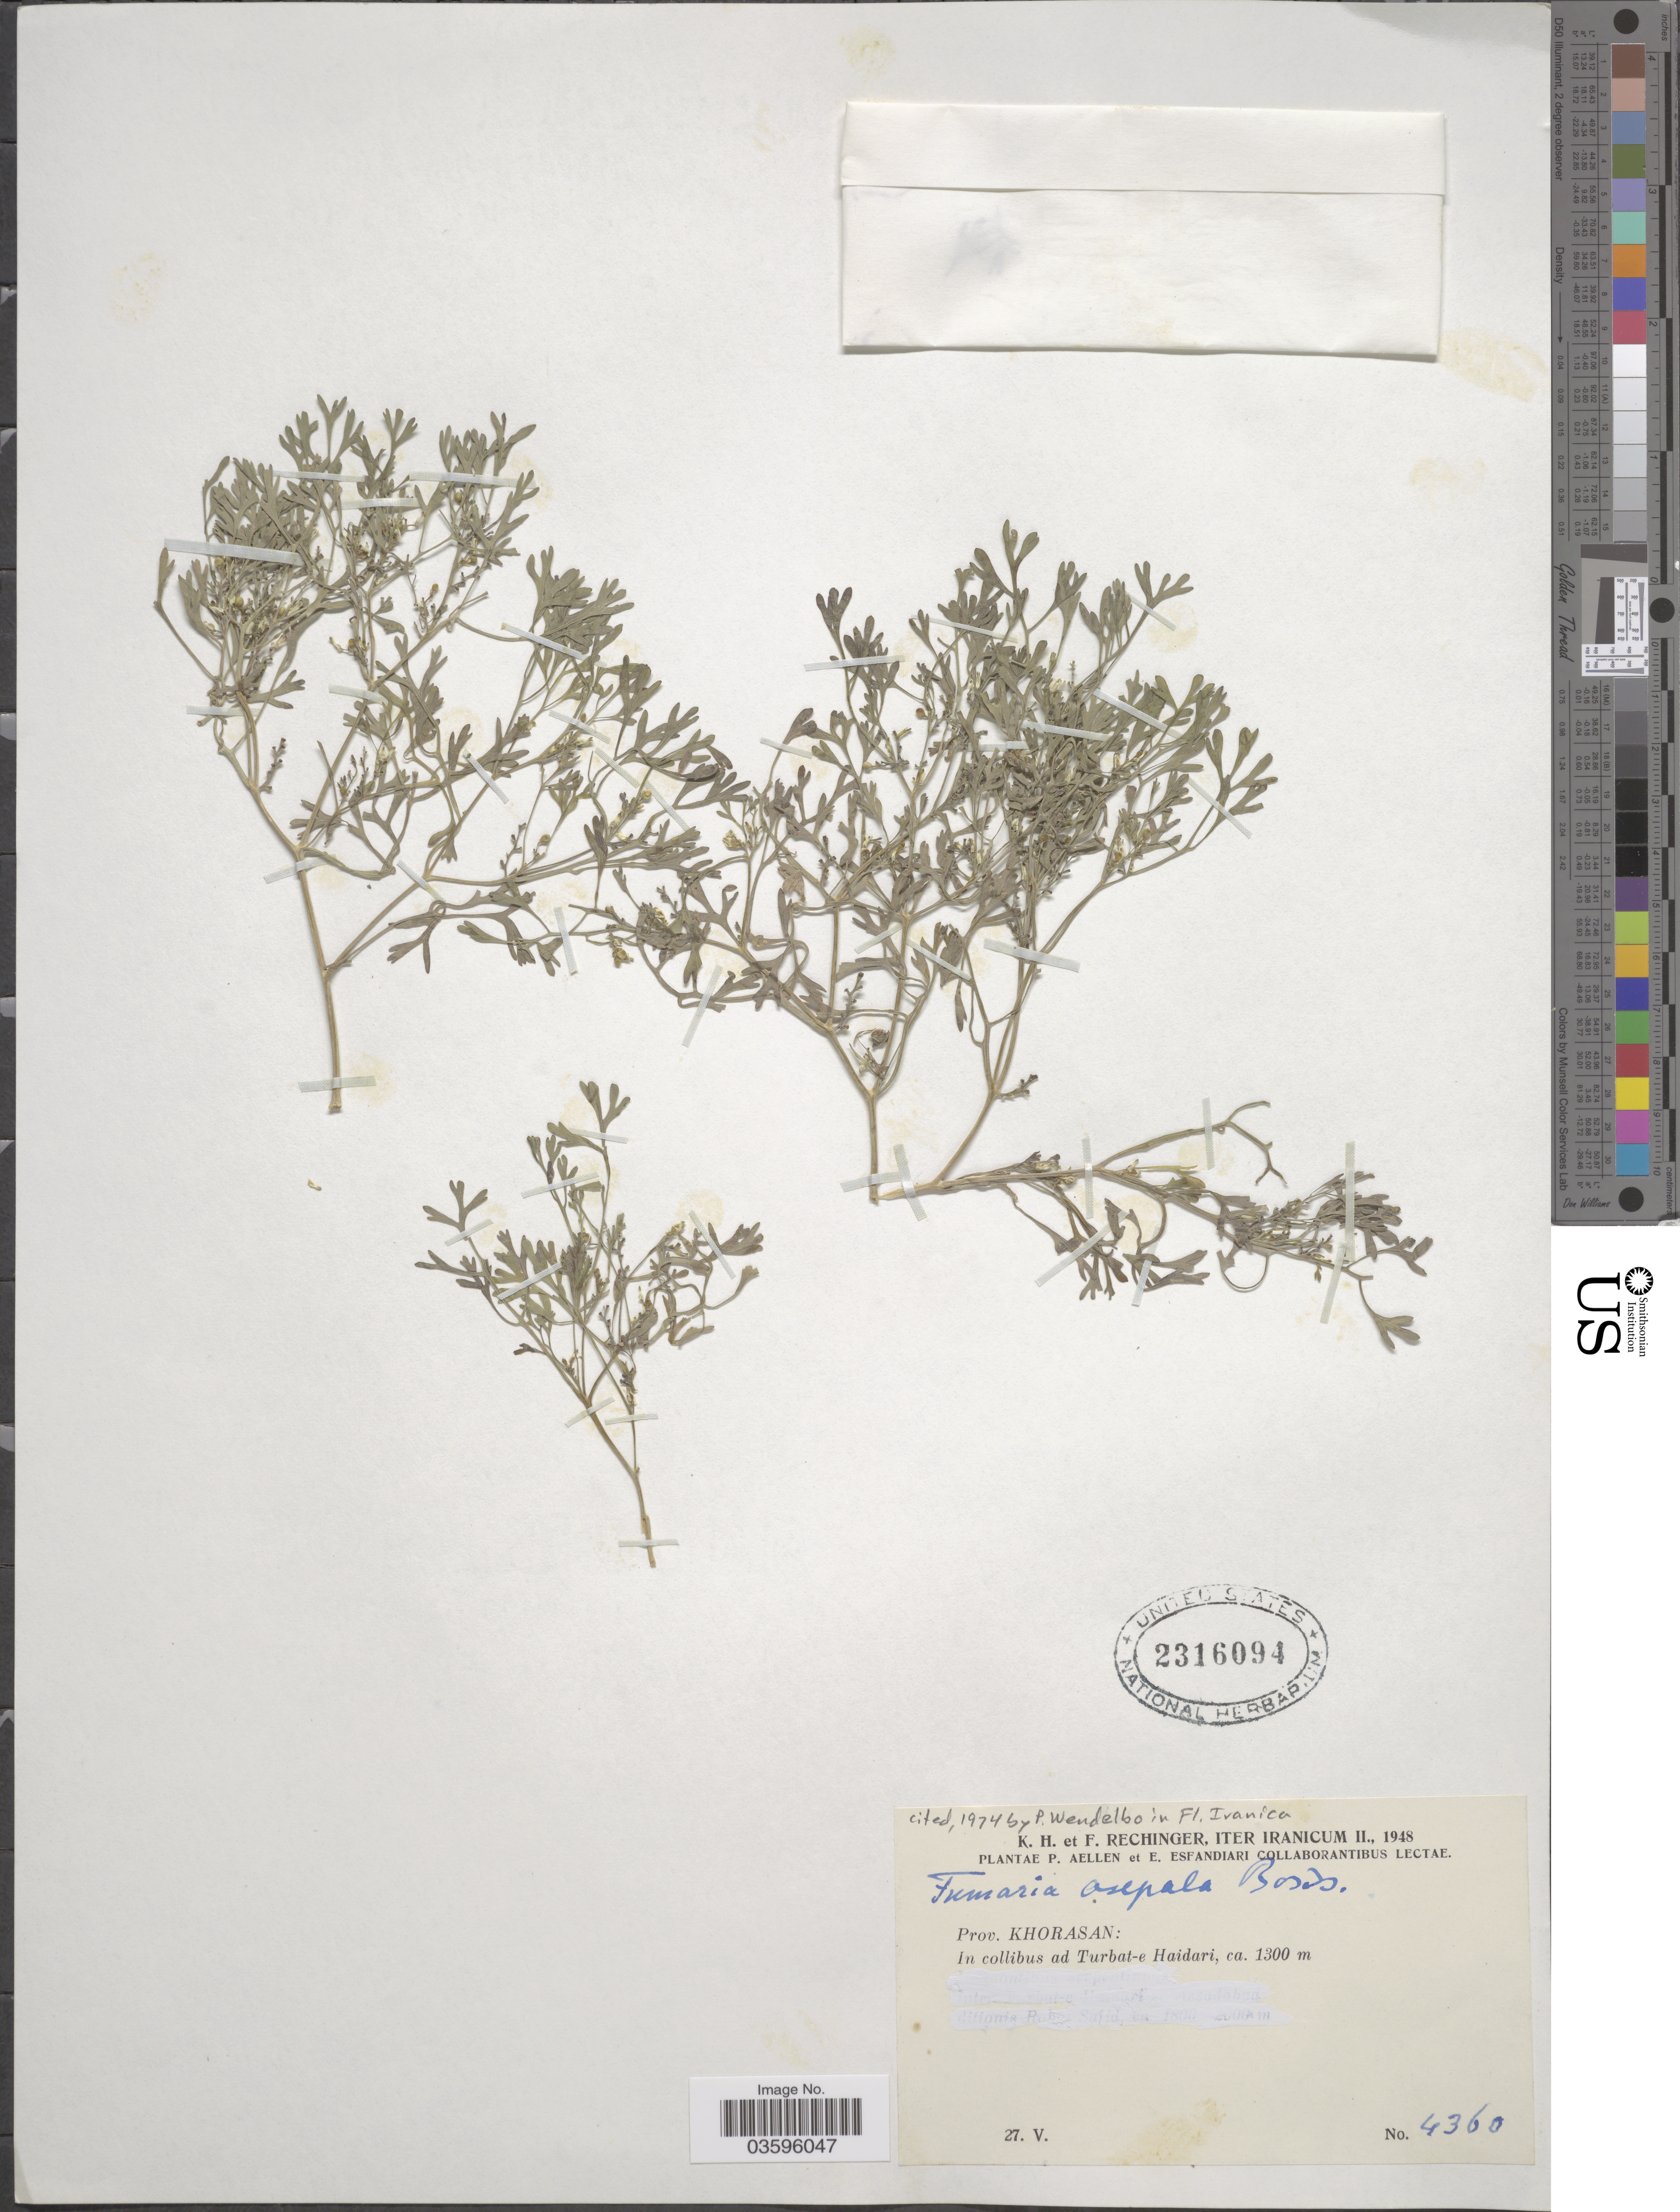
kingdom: Plantae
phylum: Tracheophyta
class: Magnoliopsida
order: Ranunculales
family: Papaveraceae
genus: Fumaria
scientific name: Fumaria asepala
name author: Boiss.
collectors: K. H. Rechinger & F. Rechinger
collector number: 4360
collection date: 1948-05-27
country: Iran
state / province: Khorasan [obsolete]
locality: Prov. Khorasan: In collibus ad Turbat-e Haidari.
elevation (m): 1300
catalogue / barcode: US 2316094